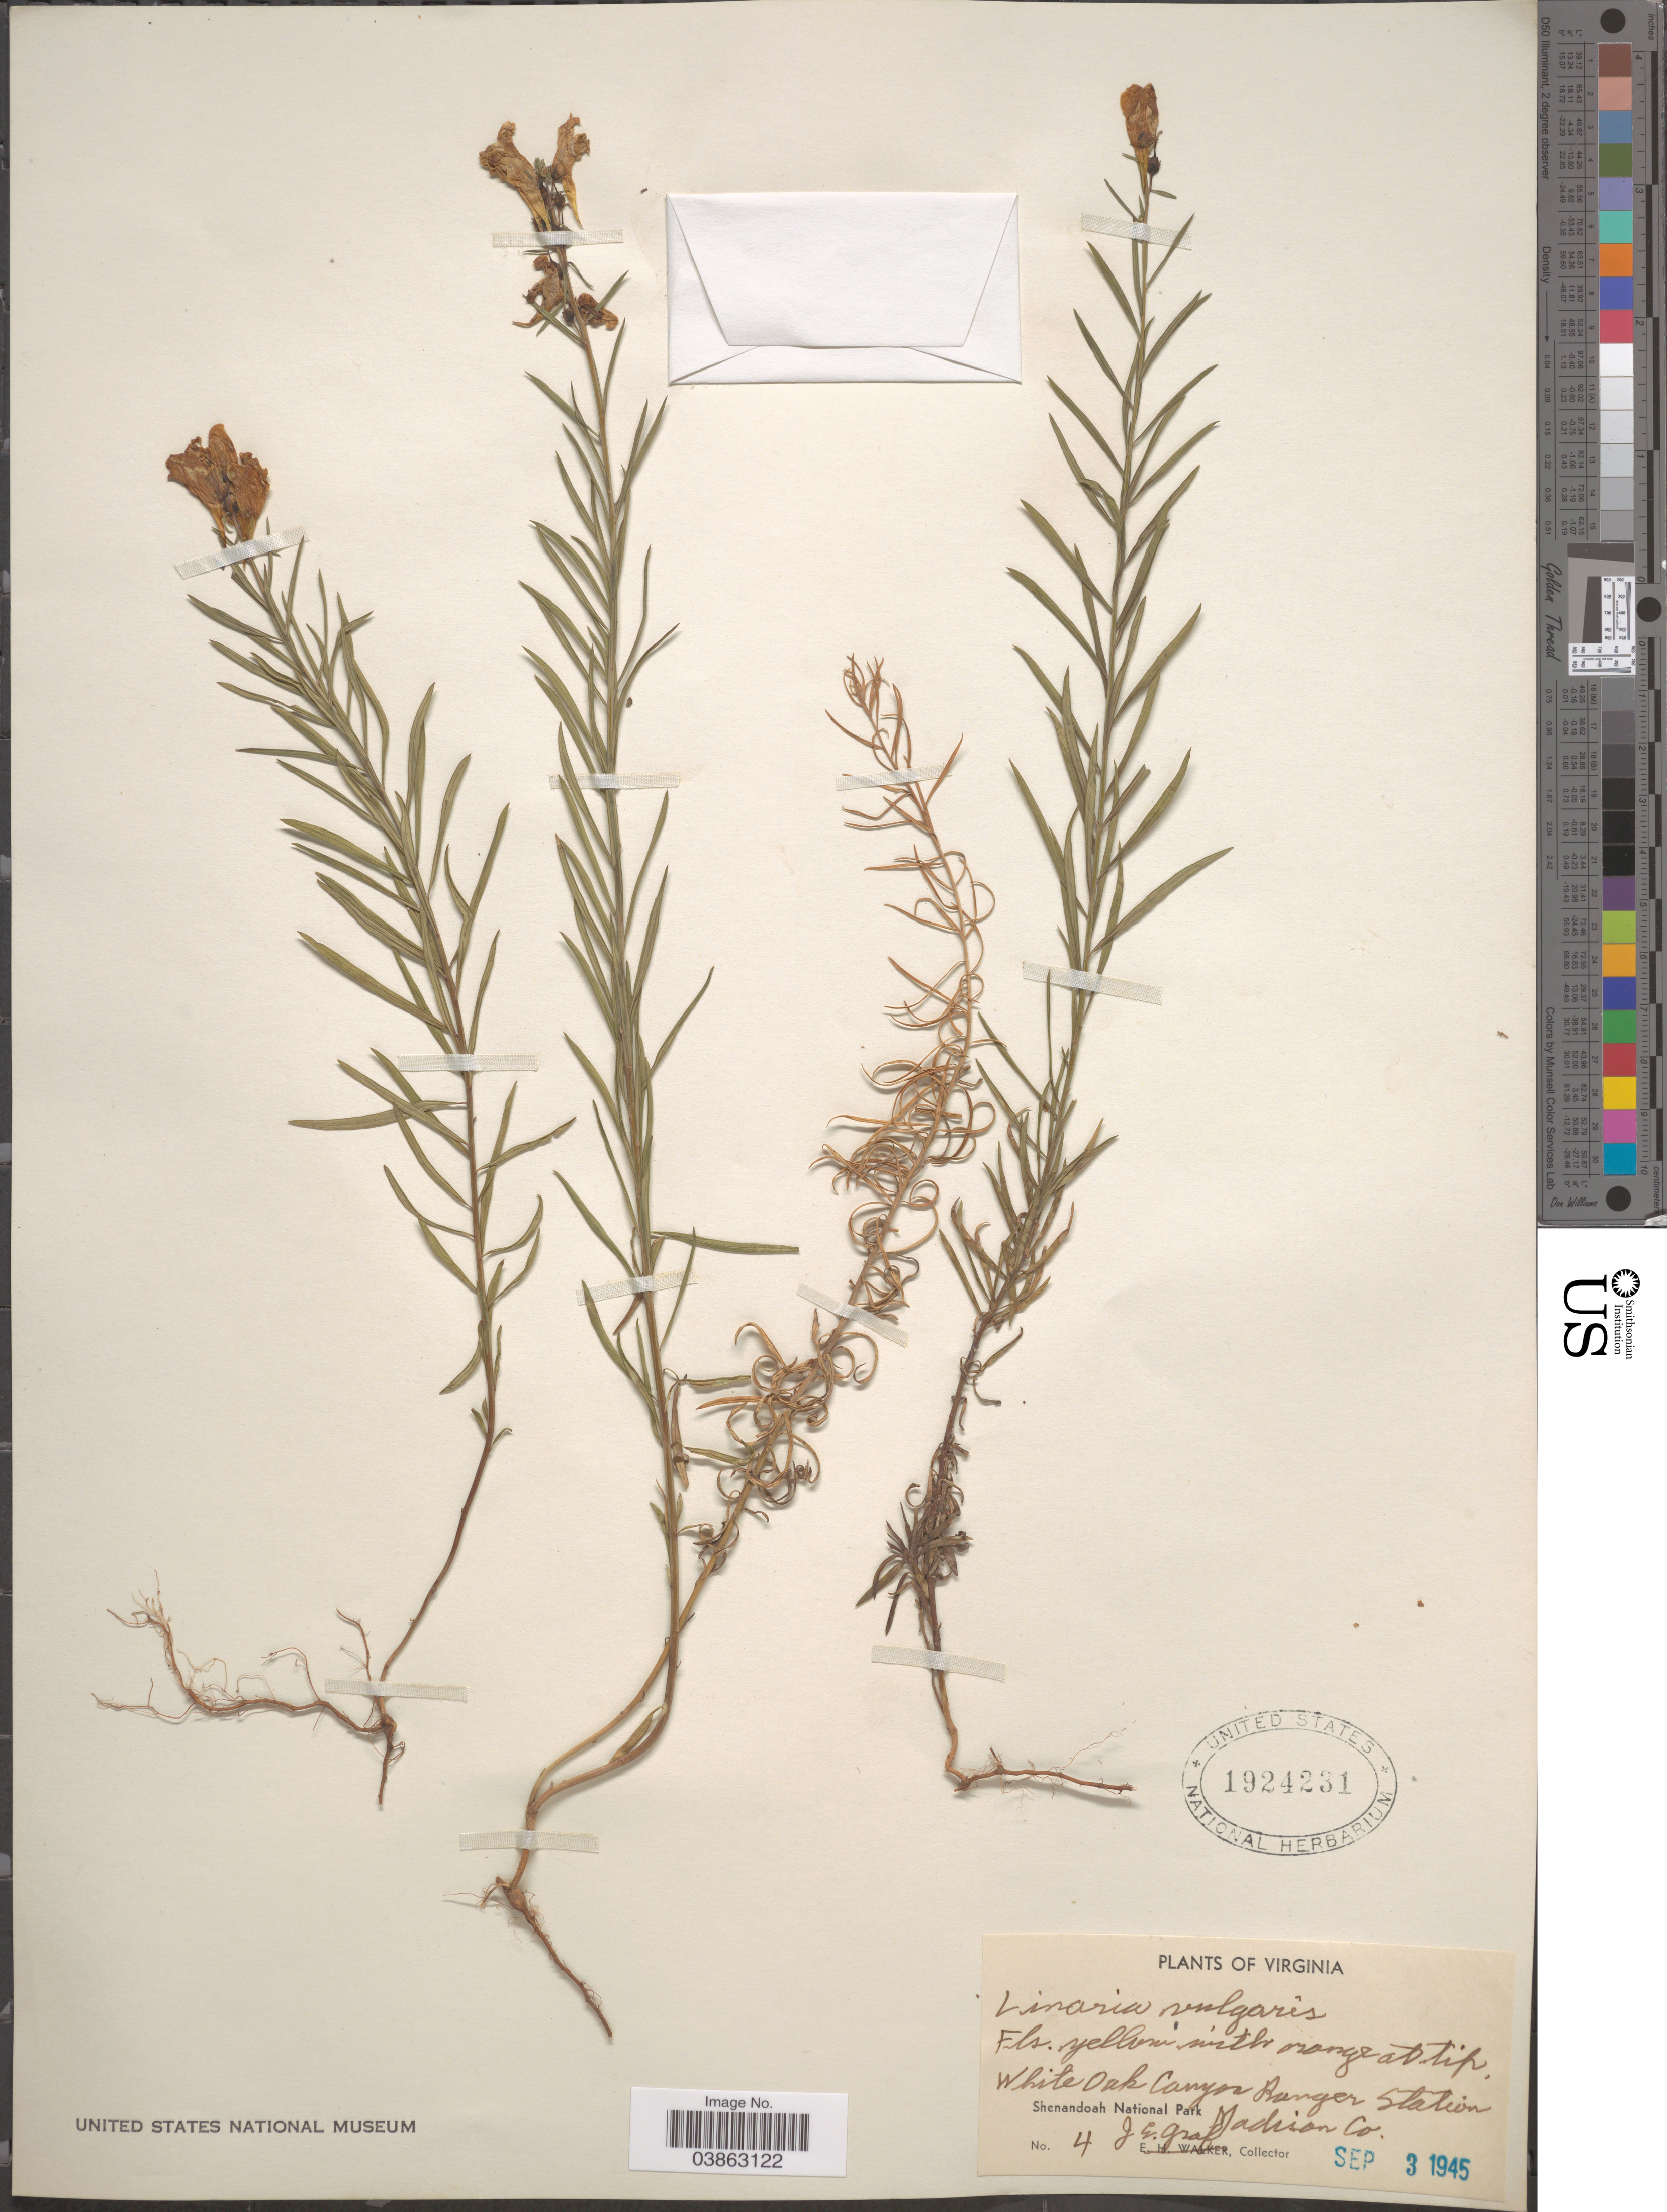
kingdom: Plantae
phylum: Tracheophyta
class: Magnoliopsida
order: Lamiales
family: Plantaginaceae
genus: Linaria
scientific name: Linaria vulgaris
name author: Mill.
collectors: J. Graf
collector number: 4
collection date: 1945-09-03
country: United States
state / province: Virginia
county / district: Madison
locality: White Oak Canyon Ranger Station. Shenandoah National Park. Madison Co.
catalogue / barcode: US 1924231